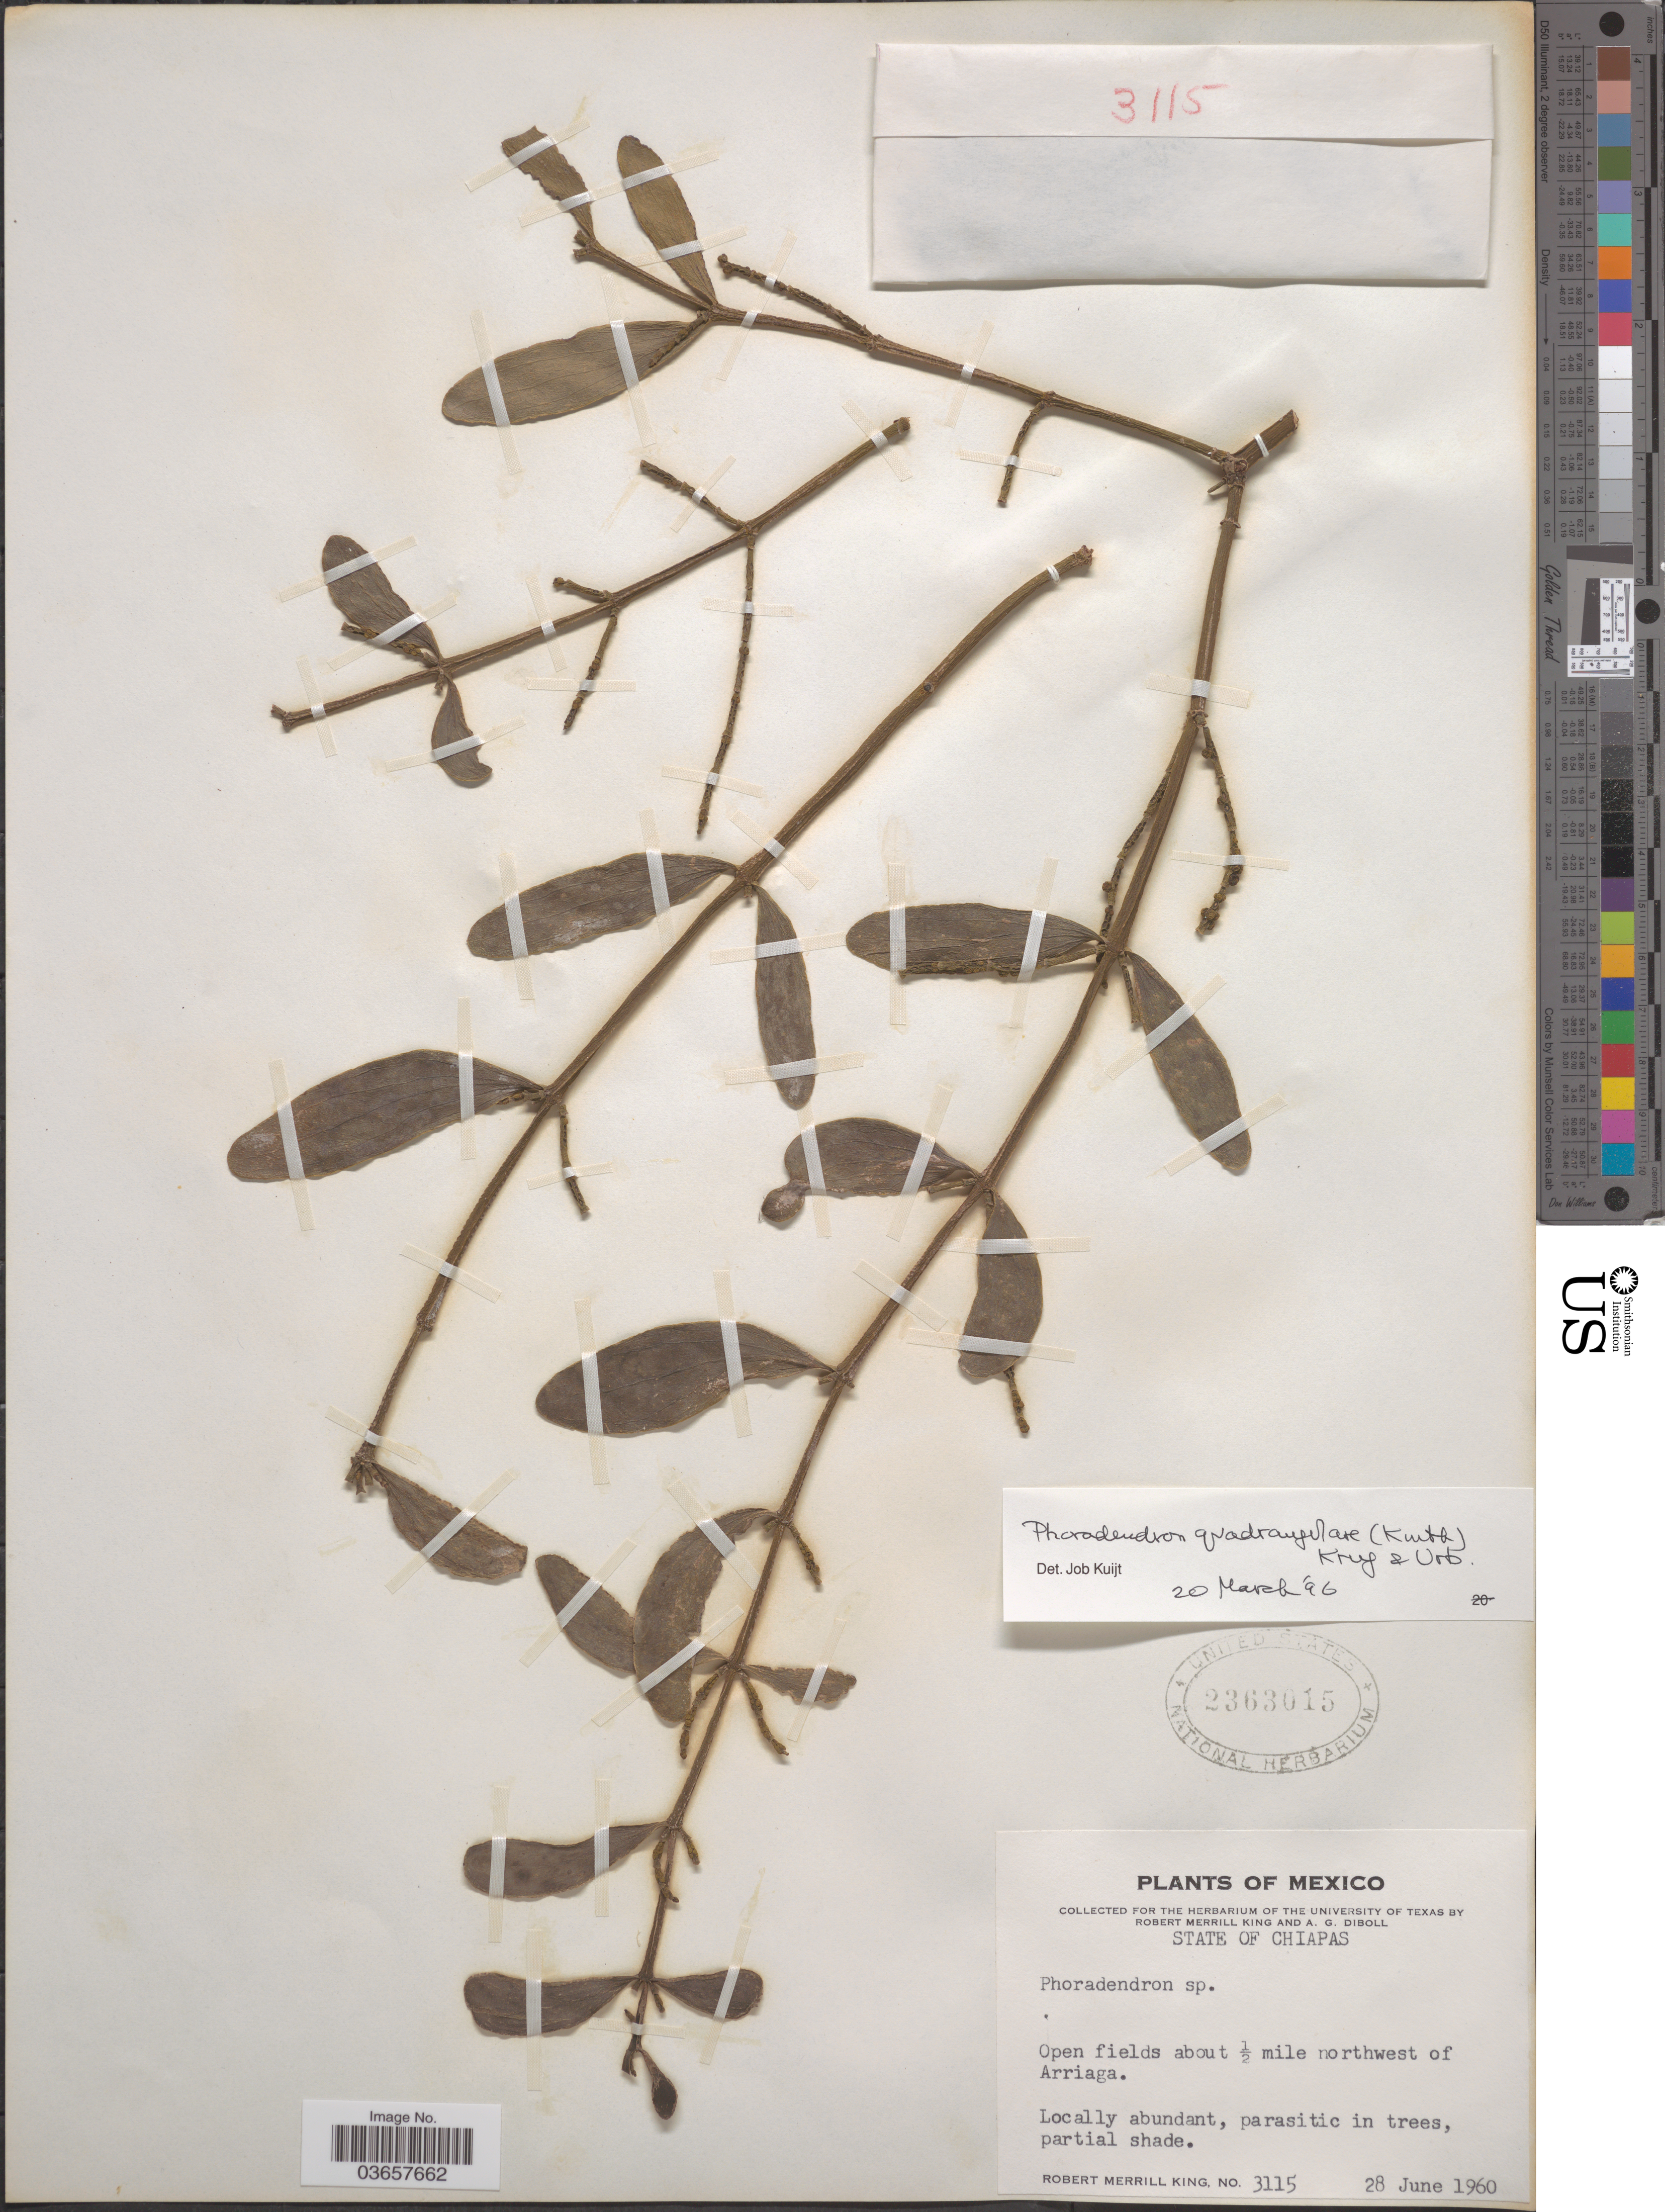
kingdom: Plantae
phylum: Tracheophyta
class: Magnoliopsida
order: Santalales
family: Viscaceae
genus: Phoradendron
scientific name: Phoradendron quadrangulare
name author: (Kunth) Griseb.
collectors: R. M. King & A. Diboll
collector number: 3115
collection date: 1960-06-28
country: Mexico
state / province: Chiapas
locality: Open fields about ½ mile northwest of Arriaga.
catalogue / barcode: US 2363015